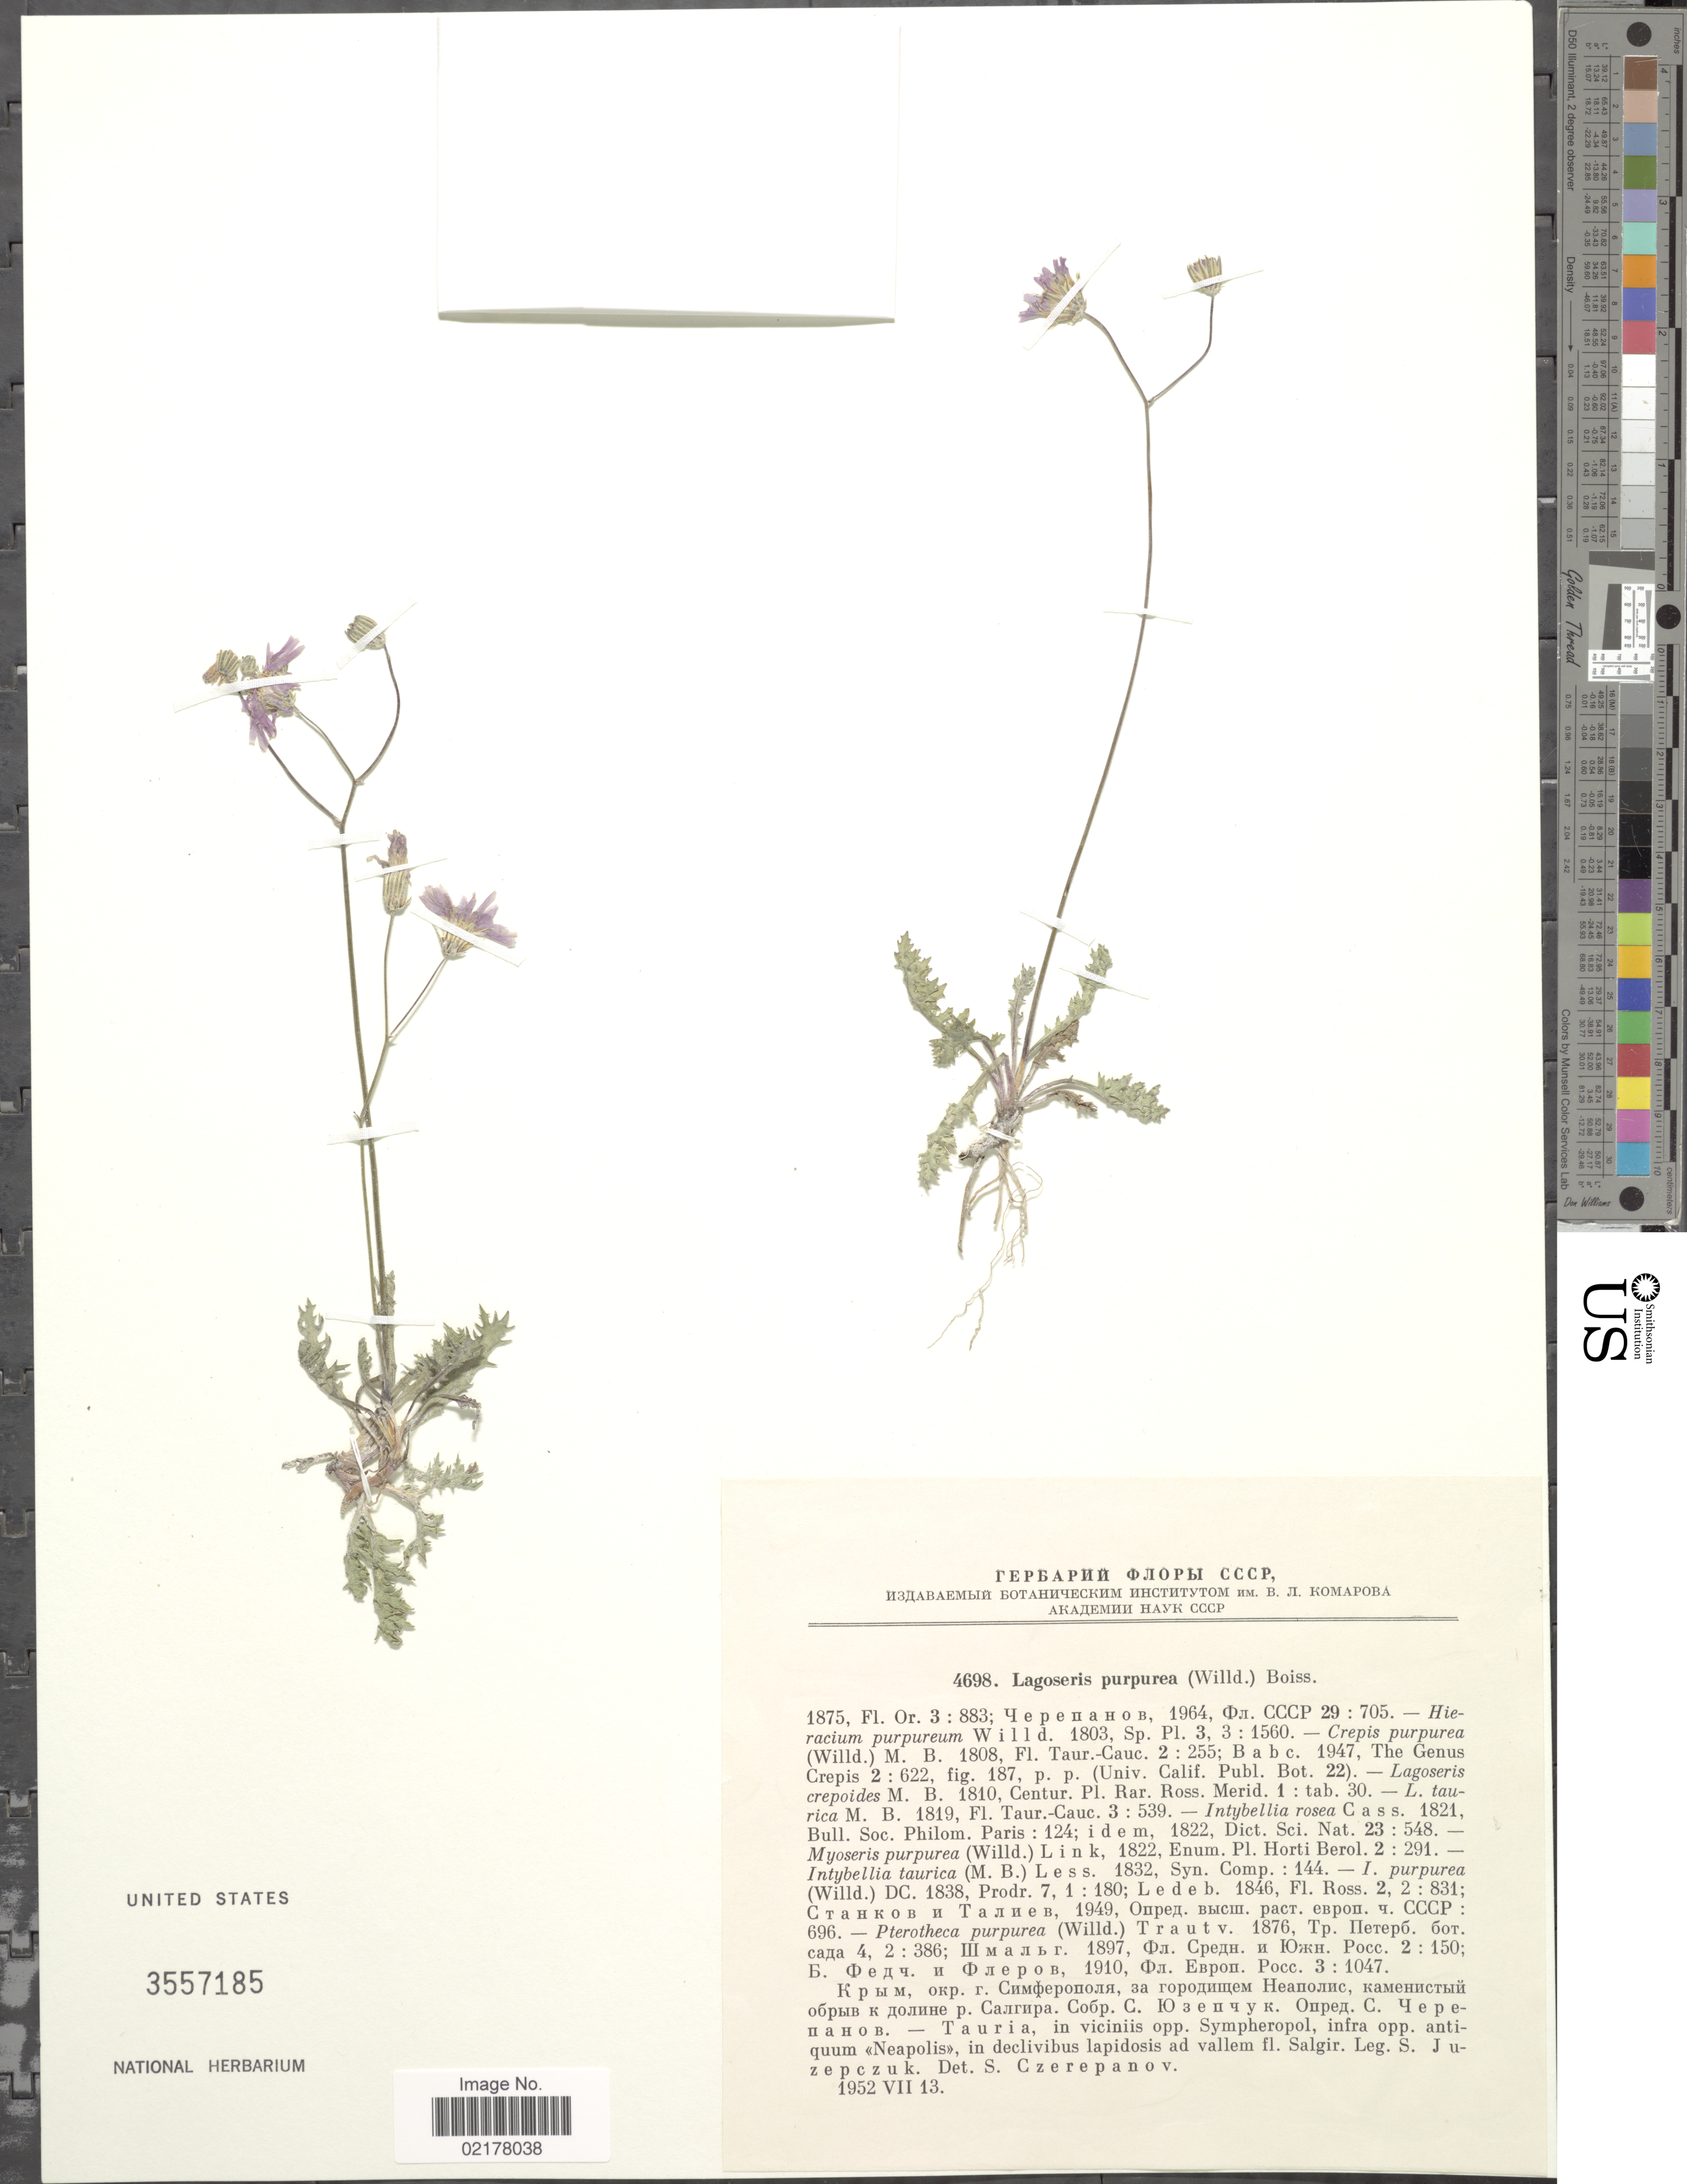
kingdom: Plantae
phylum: Tracheophyta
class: Magnoliopsida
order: Asterales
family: Asteraceae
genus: Crepis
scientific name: Crepis purpurea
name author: (Willd.) M. Bieb.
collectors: S. V. Juzepczuk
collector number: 4698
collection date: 1952-07-13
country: Ukraine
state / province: Crimea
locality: Tauria, in viciniis opp. Sympheropol, infra opp. antiquum <<Neapolis>>, in declivibus lapidosis ad vallem fl. Salgir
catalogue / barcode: US 3557185